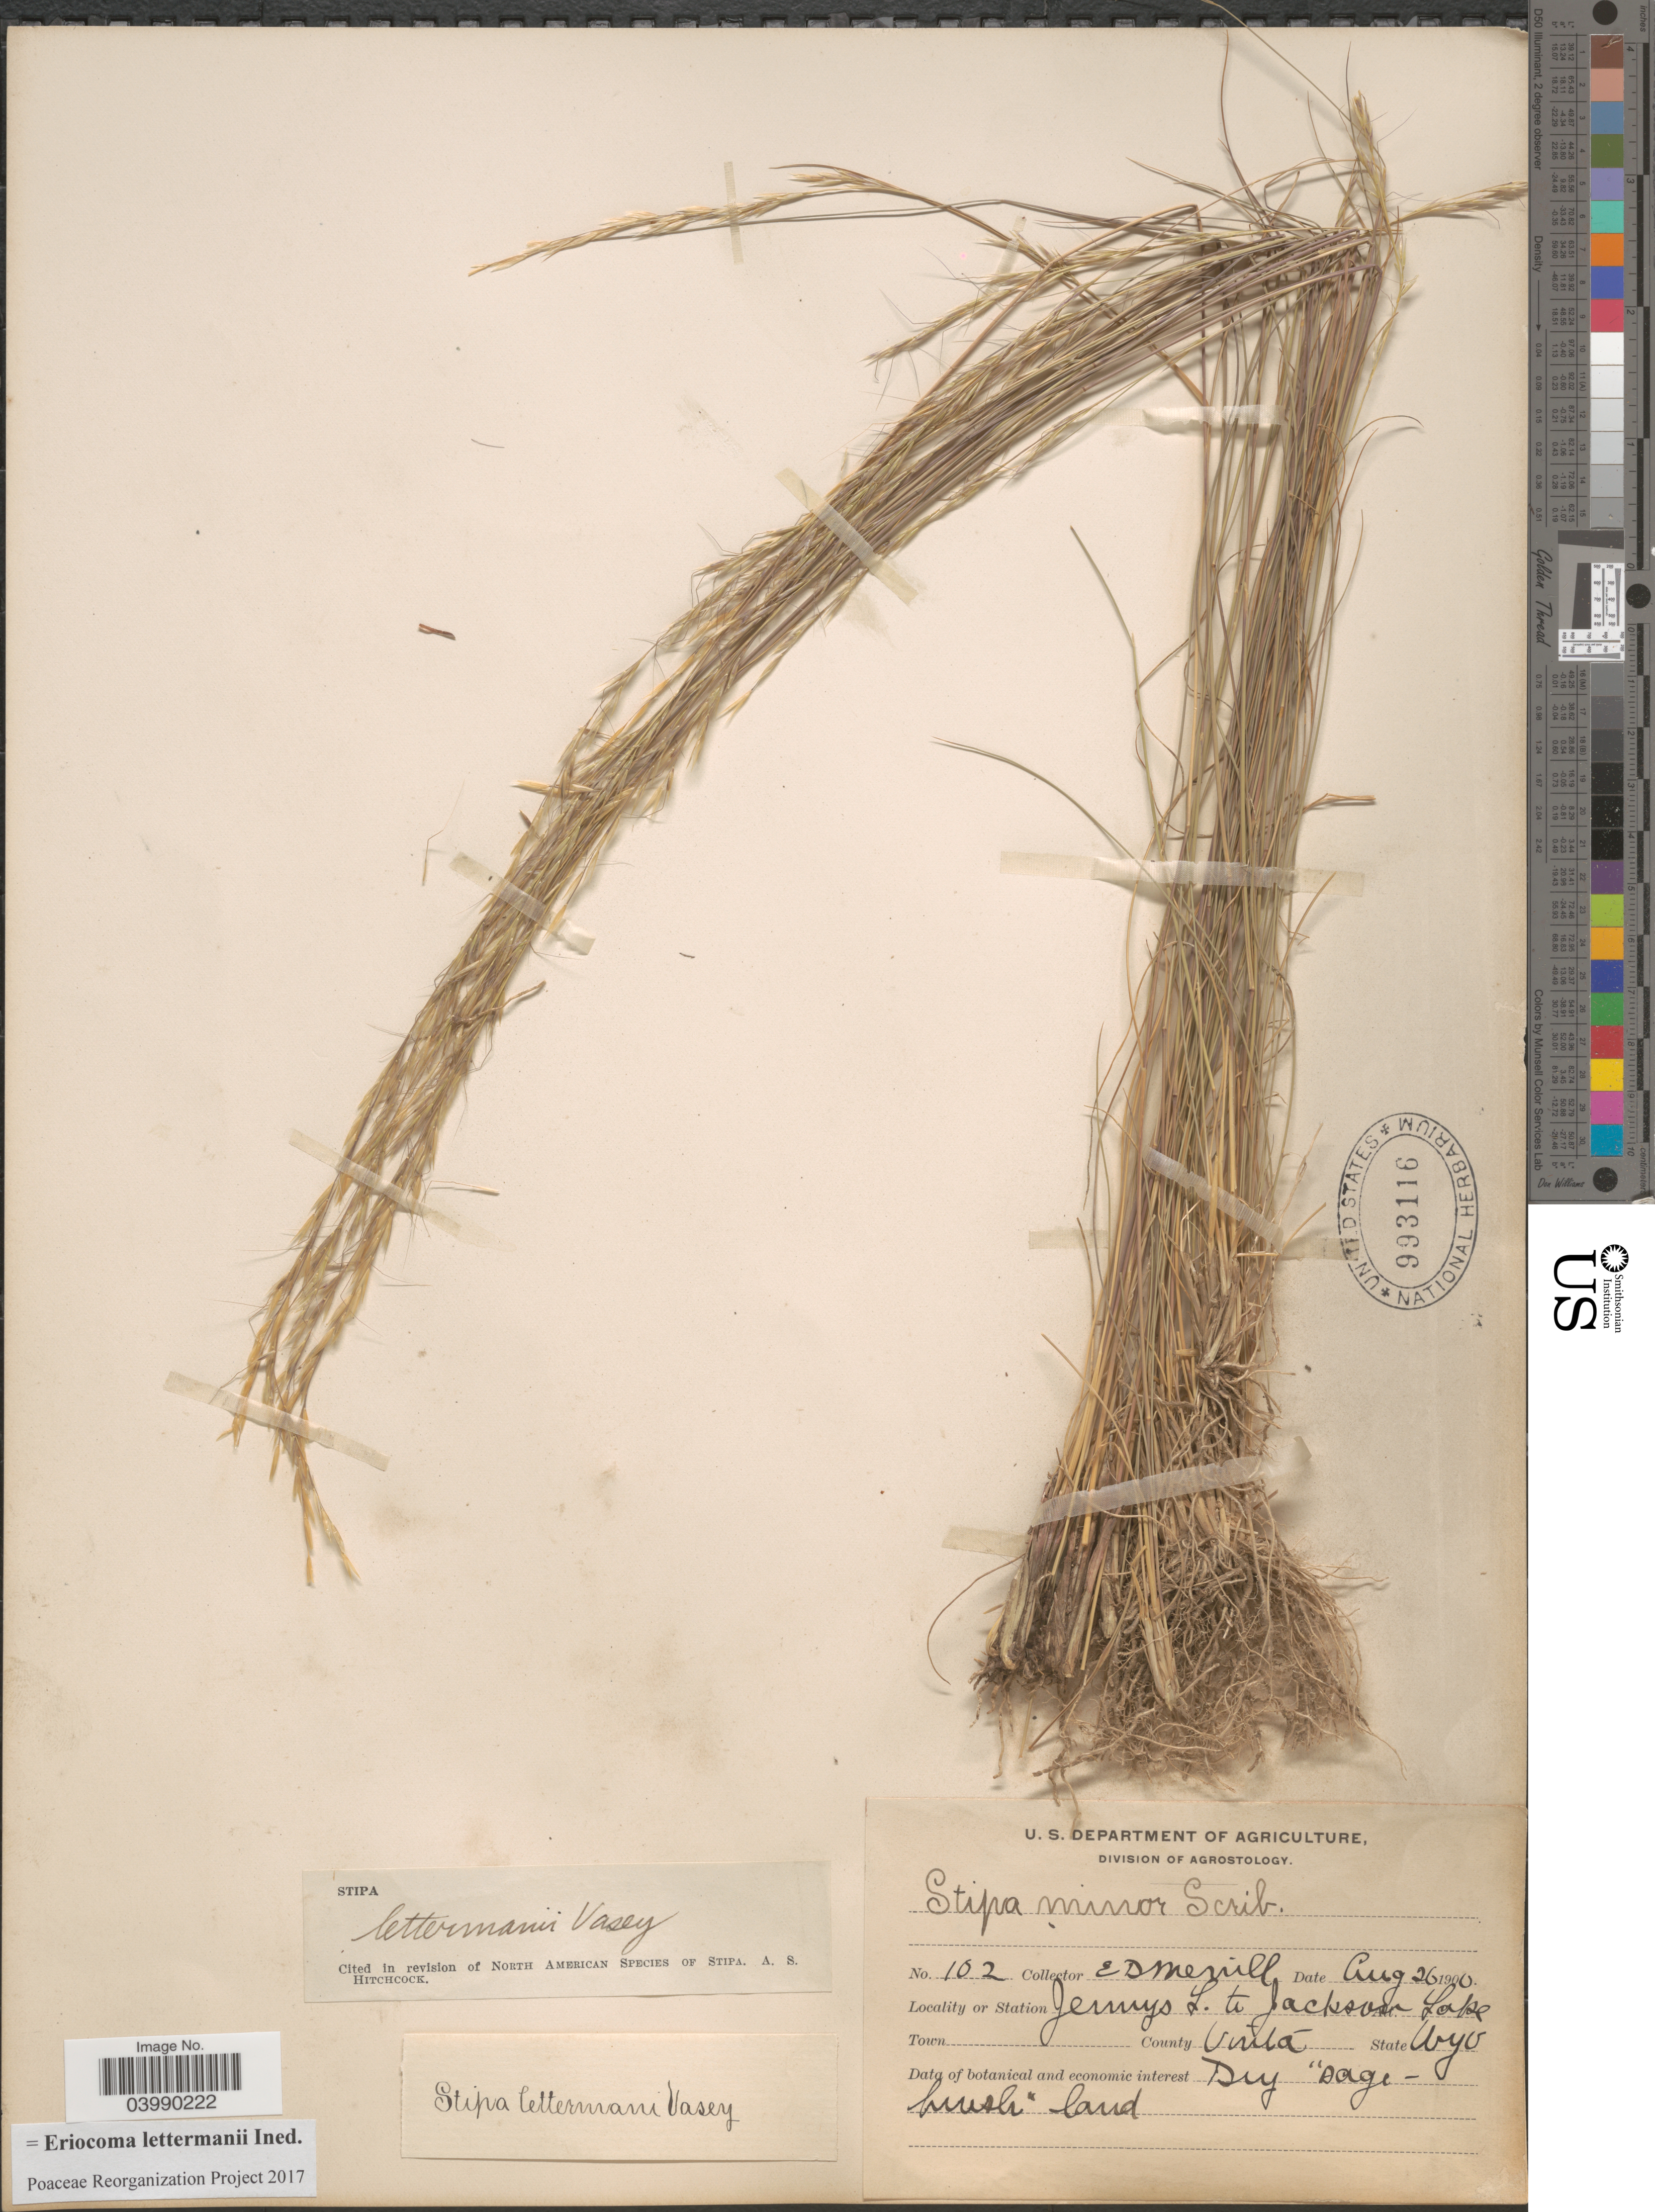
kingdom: Plantae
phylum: Tracheophyta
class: Liliopsida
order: Poales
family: Poaceae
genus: Eriocoma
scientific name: Eriocoma lettermanii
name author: (Vasey) Romasch.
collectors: E. D. Merrill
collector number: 102*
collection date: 1900-08-26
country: United States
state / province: Wyoming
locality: Jennys Lake to Jackson Lake. County Uinta.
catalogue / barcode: US 993116